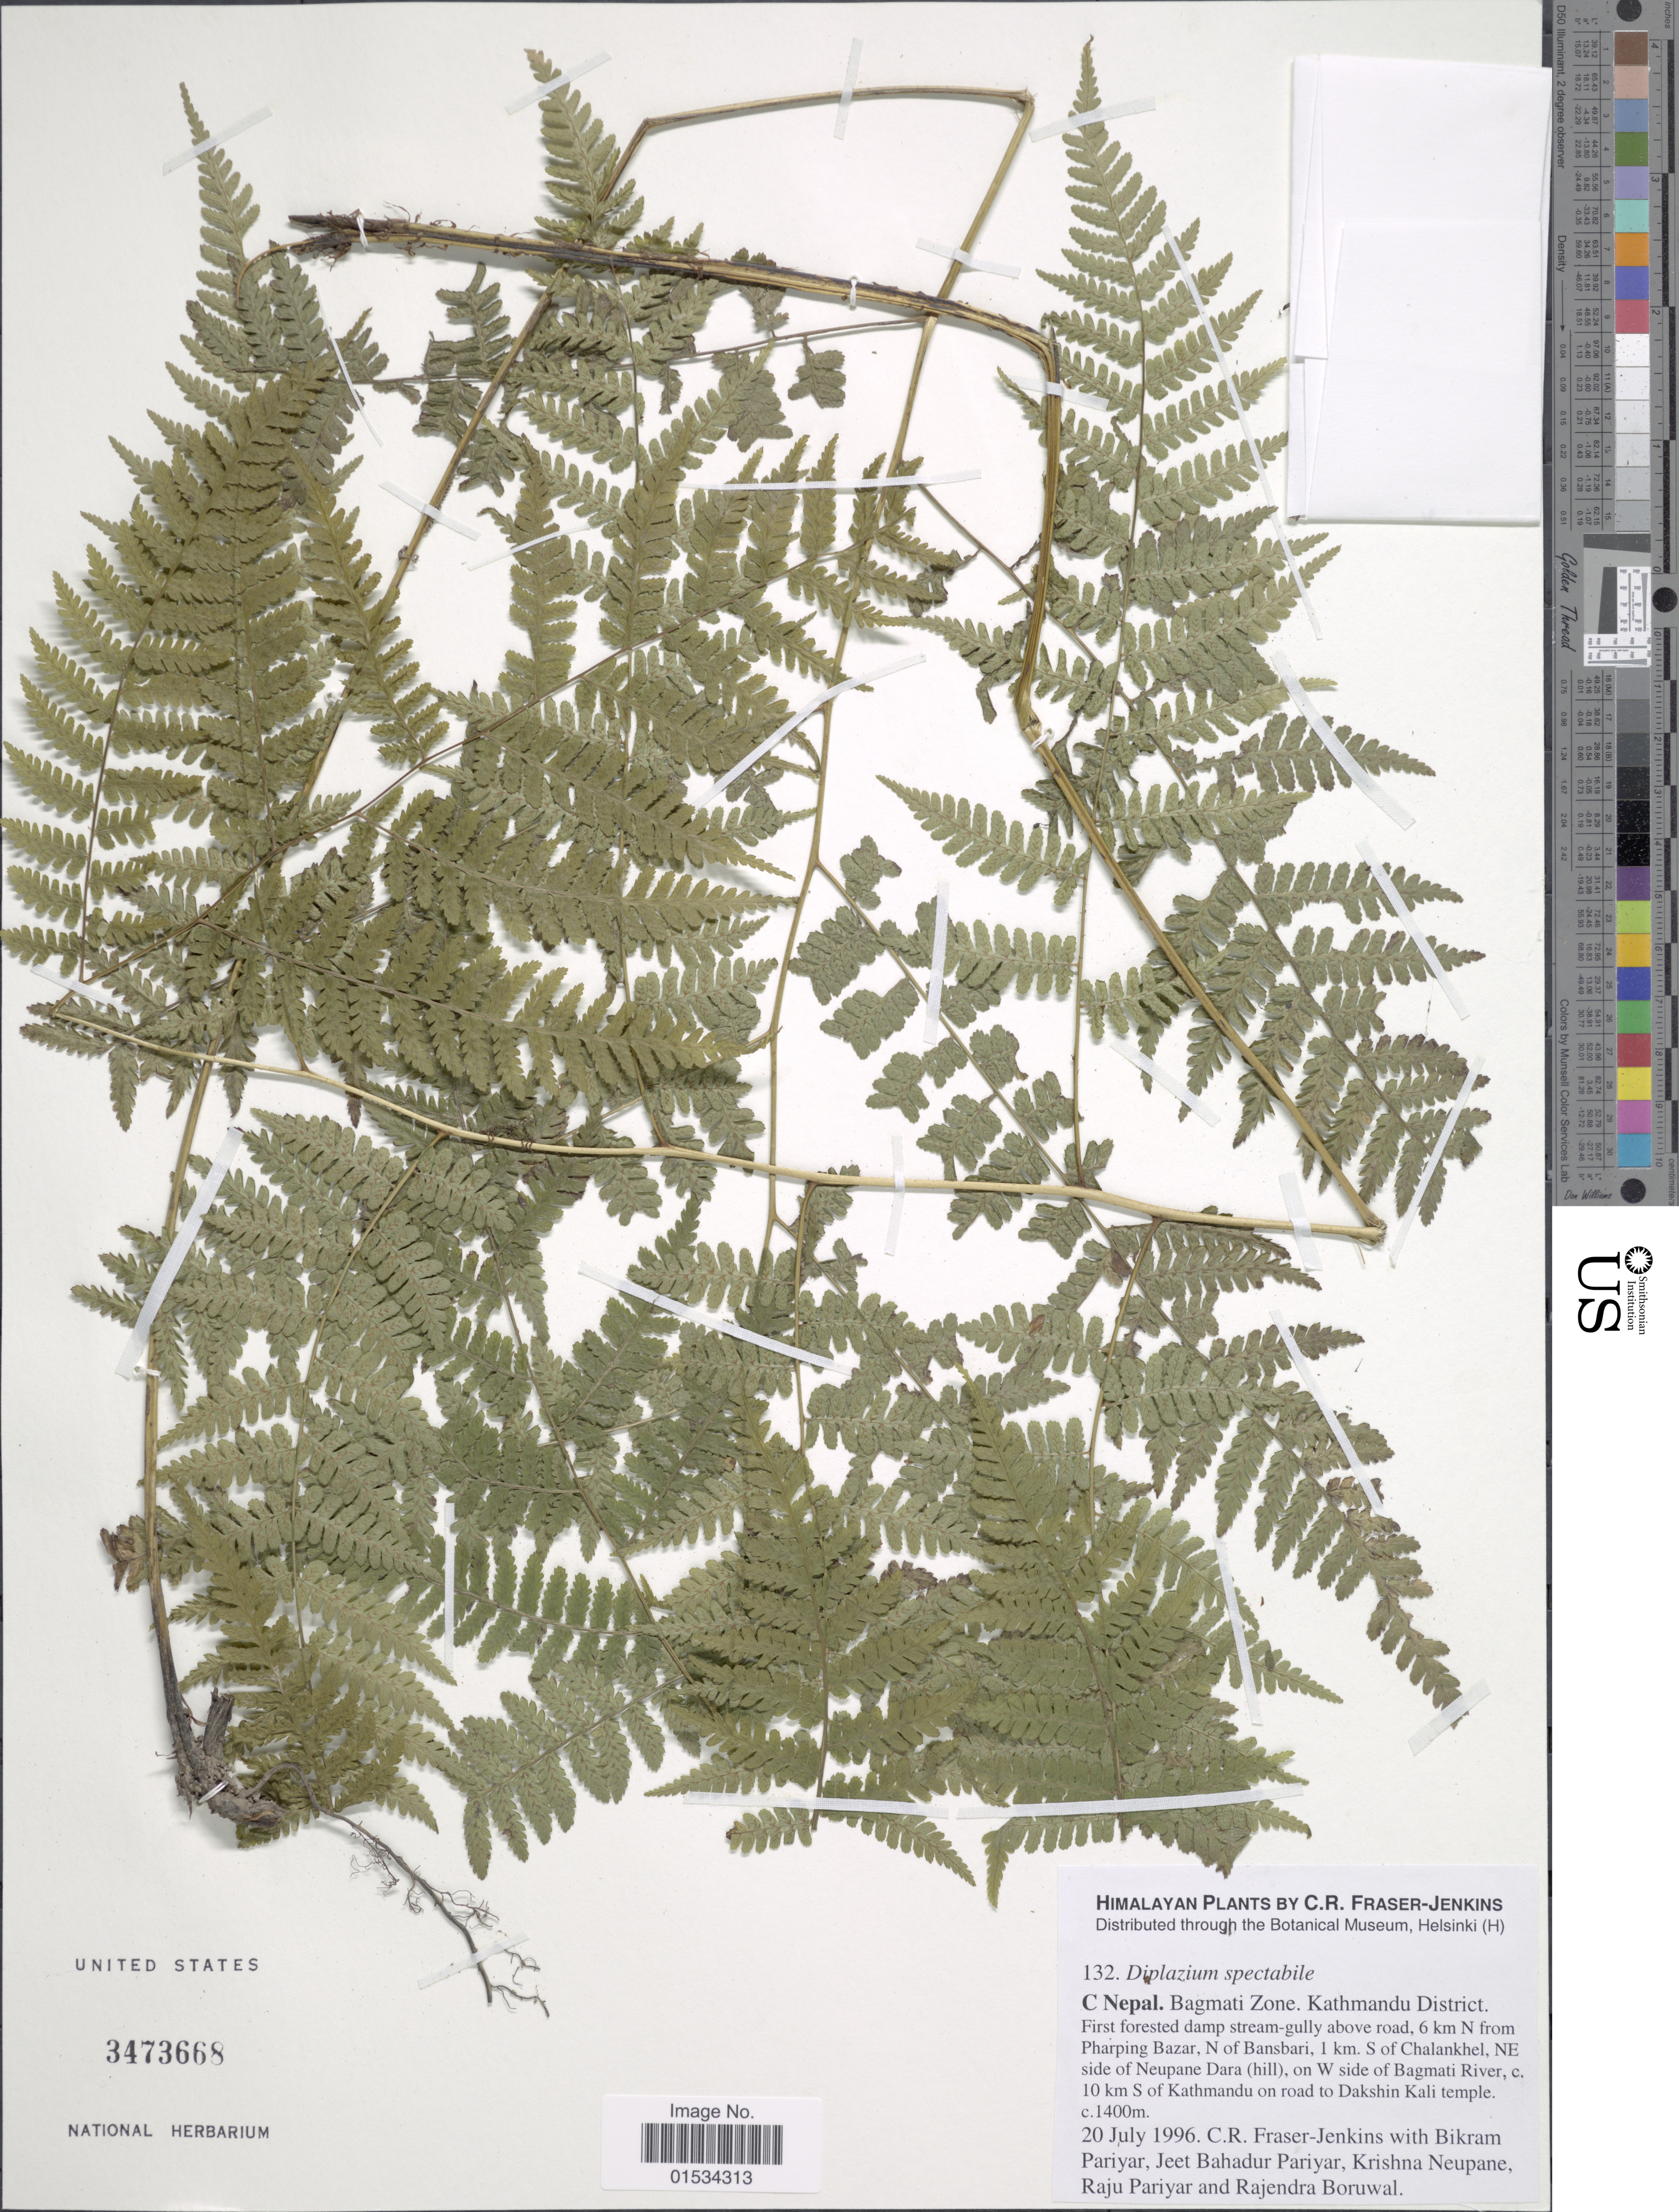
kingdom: Plantae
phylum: Tracheophyta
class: Polypodiopsida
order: Polypodiales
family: Athyriaceae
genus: Diplazium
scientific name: Diplazium spectabile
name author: (Wall. ex Mett.) Bir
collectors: C. R. Fraser-Jenkins, B. Pariyar, J. Pariyar, K. Neupane & et al.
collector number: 132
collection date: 1996-07-20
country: Nepal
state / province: Bagmati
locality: C. Nepal, Bagmati Zone, Kathmandu District, First forested damp stream gully above road, 6 km N from Pharping Bazar, N of Bansbari, 1 km. S of Chalankhelm, NE. side of Neupane Dara (hill), on W side of Bagmati River, c. 10 km S of Kathmandu on road to Dakshin temple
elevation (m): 1400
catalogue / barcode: US 3473668